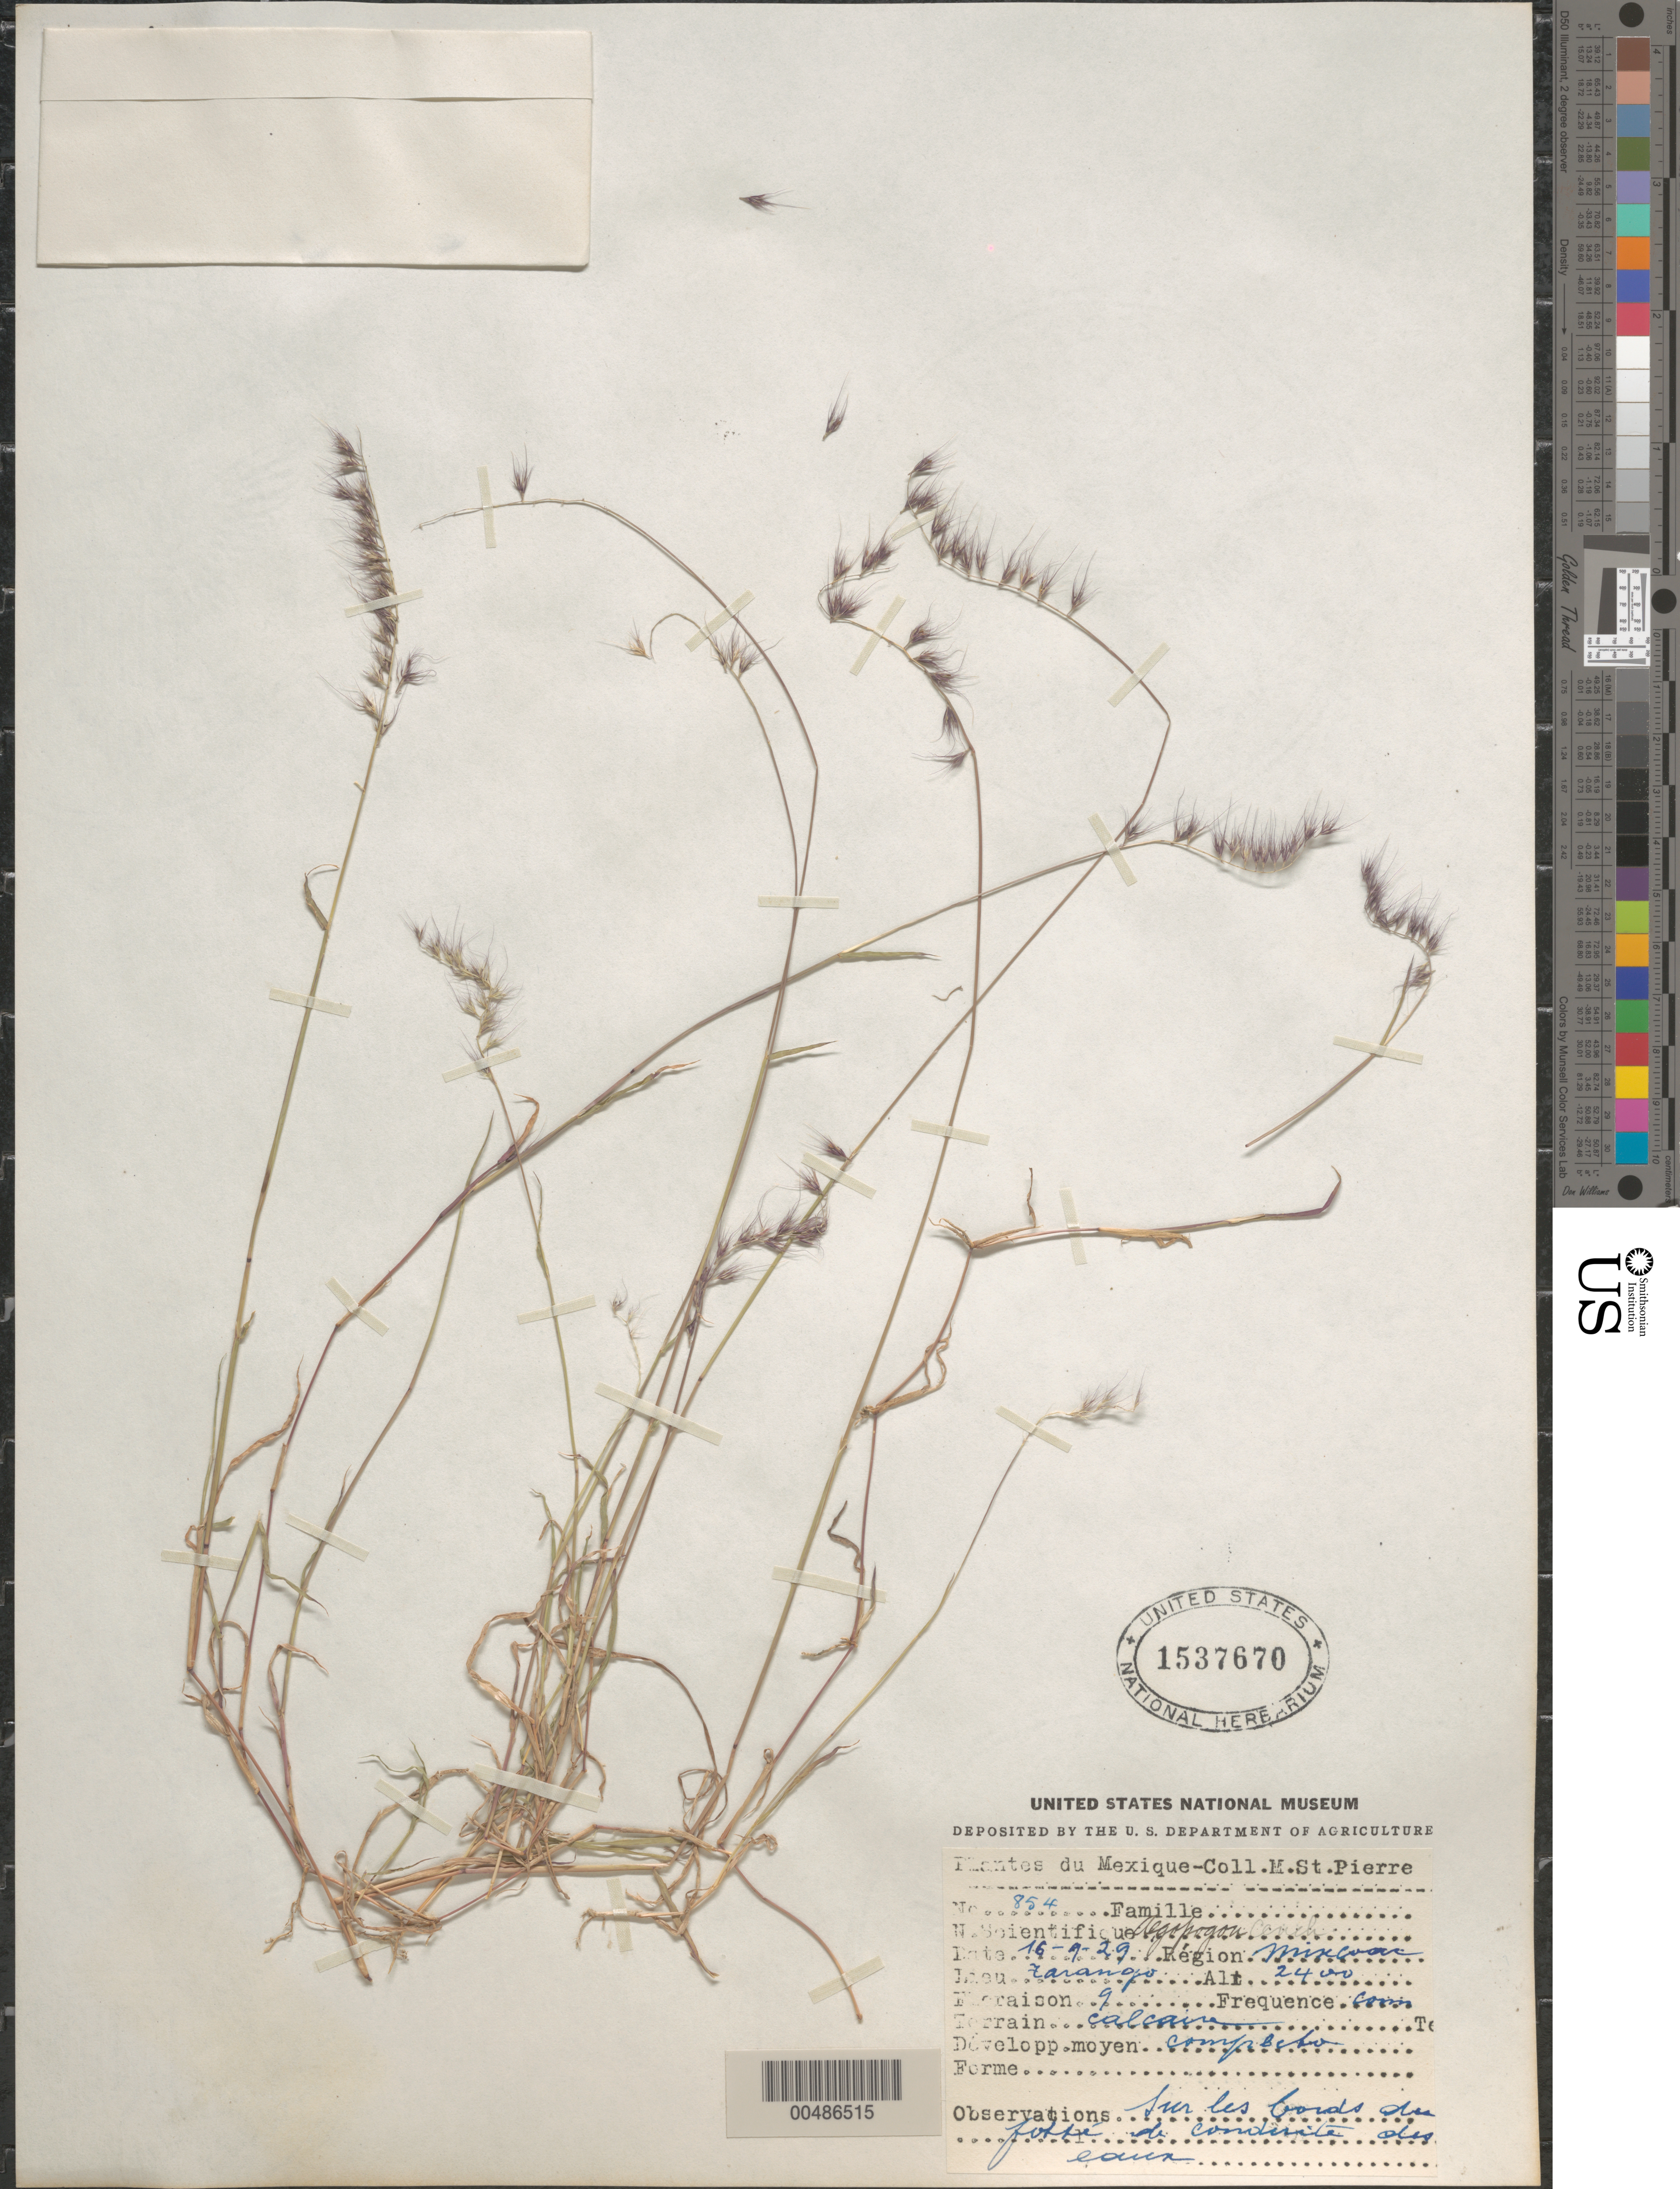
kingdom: Plantae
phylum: Tracheophyta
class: Liliopsida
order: Poales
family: Poaceae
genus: Aegopogon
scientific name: Aegopogon cenchroides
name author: Humb. & Bonpl. ex Willd.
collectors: M. Saint-Pierre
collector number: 854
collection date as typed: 16 Sep 1929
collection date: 1929-09-16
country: Mexico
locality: Mixcoac, Zarango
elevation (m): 2400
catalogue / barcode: US 1537670